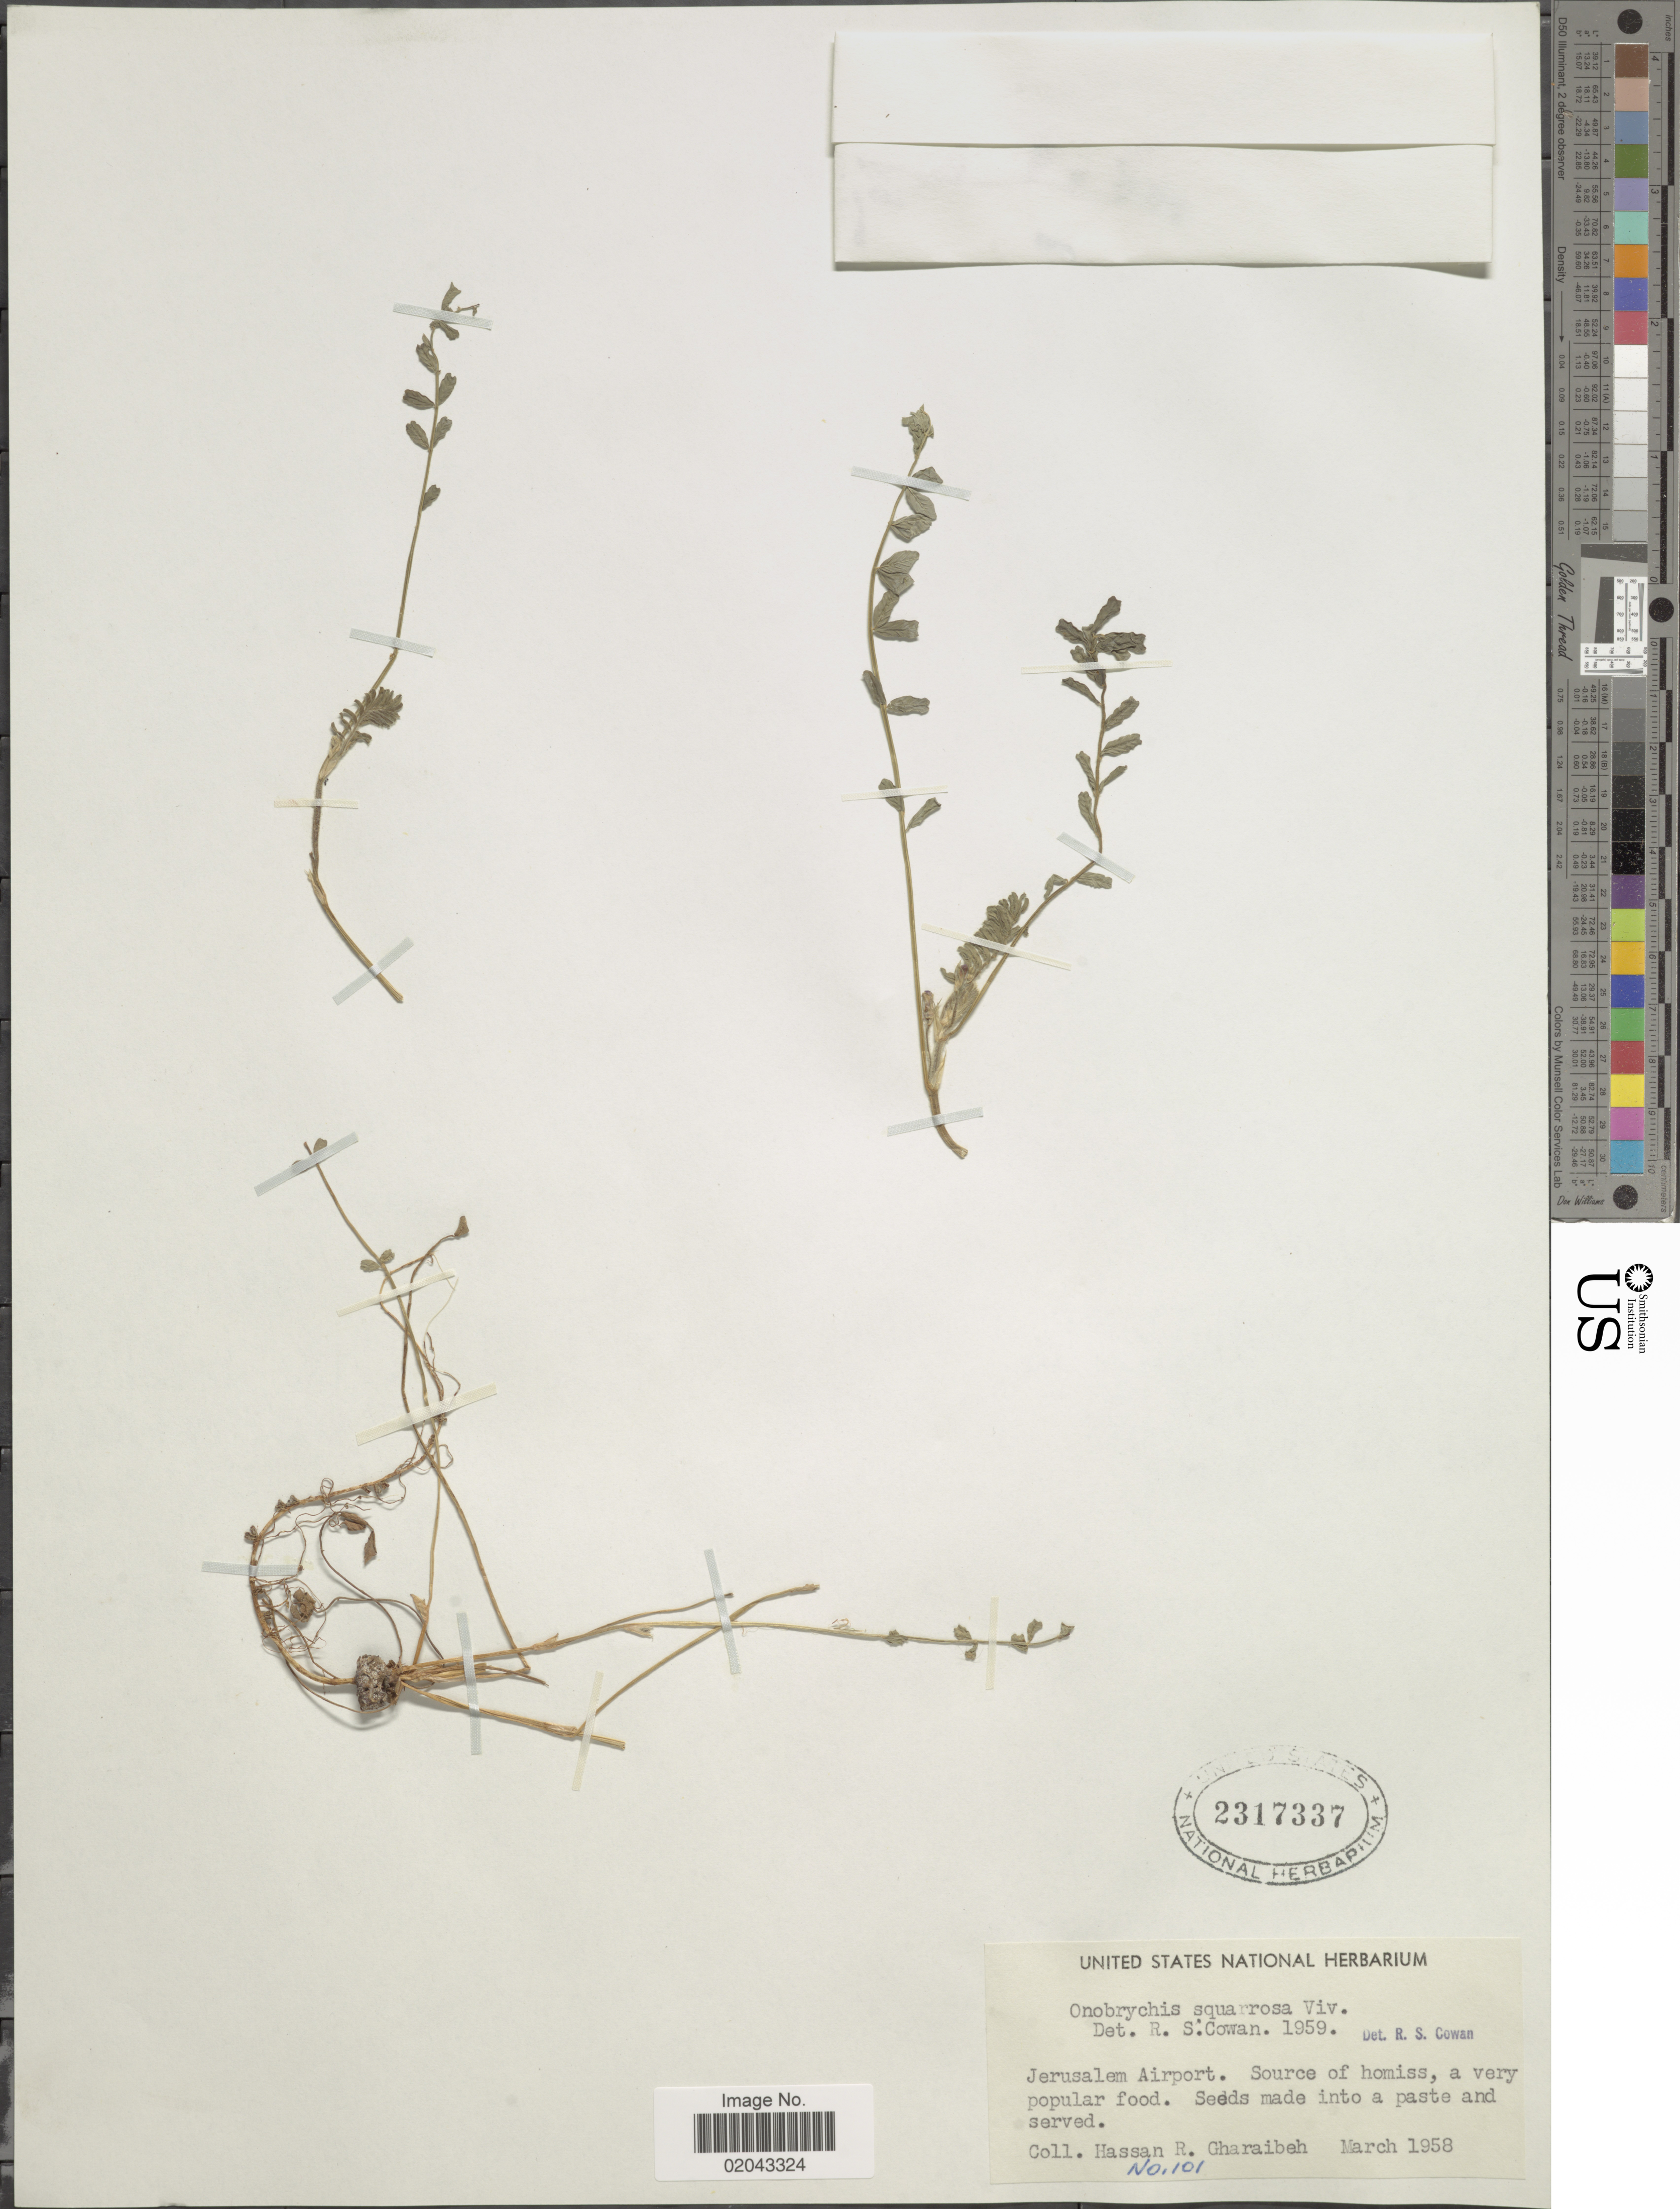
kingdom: Plantae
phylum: Tracheophyta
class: Magnoliopsida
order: Fabales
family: Fabaceae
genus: Onobrychis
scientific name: Onobrychis crista-galli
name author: (L.) Lam.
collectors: H. Gharaibeh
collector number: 101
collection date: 1958-03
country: Israel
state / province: Jerusalem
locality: Jerusalem airport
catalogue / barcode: US 2317337